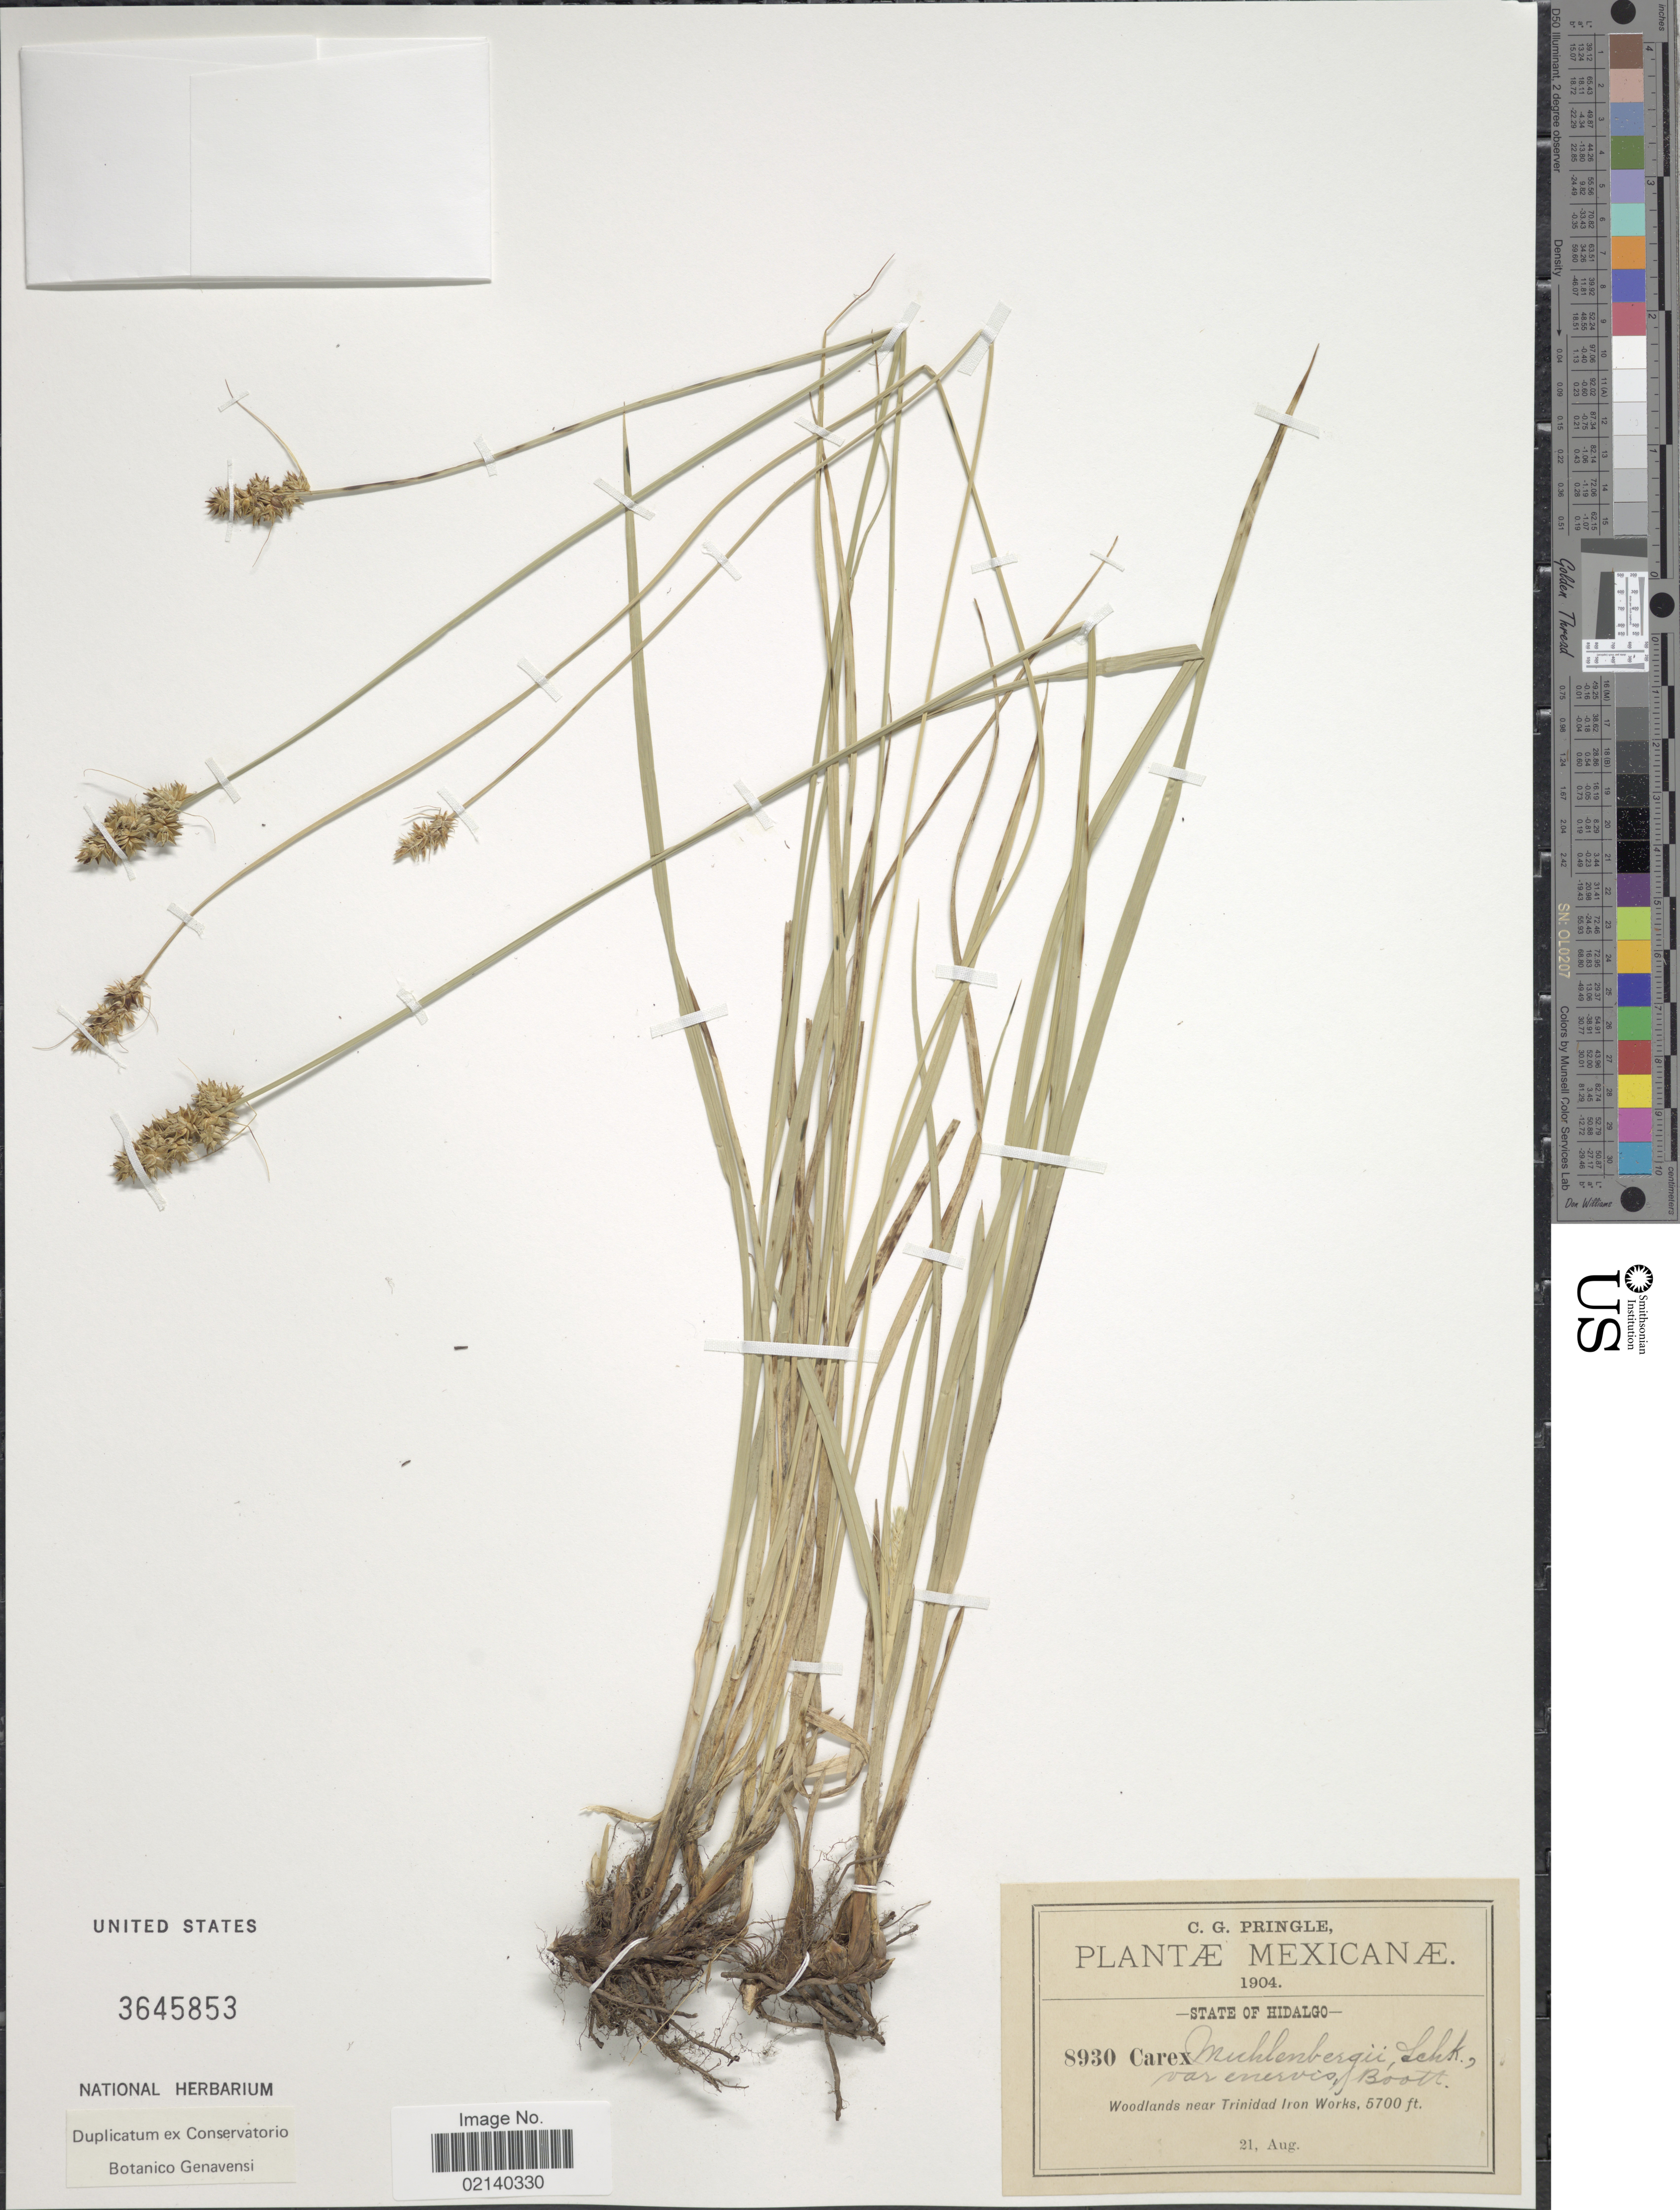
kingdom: Plantae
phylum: Tracheophyta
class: Liliopsida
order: Poales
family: Cyperaceae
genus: Carex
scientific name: Carex muehlenbergii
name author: Willd.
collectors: C. G. Pringle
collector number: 8930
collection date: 1904-08-21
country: Mexico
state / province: Hidalgo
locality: Woodlands neae Trinidad Iron Works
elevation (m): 1737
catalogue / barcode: US 3645853